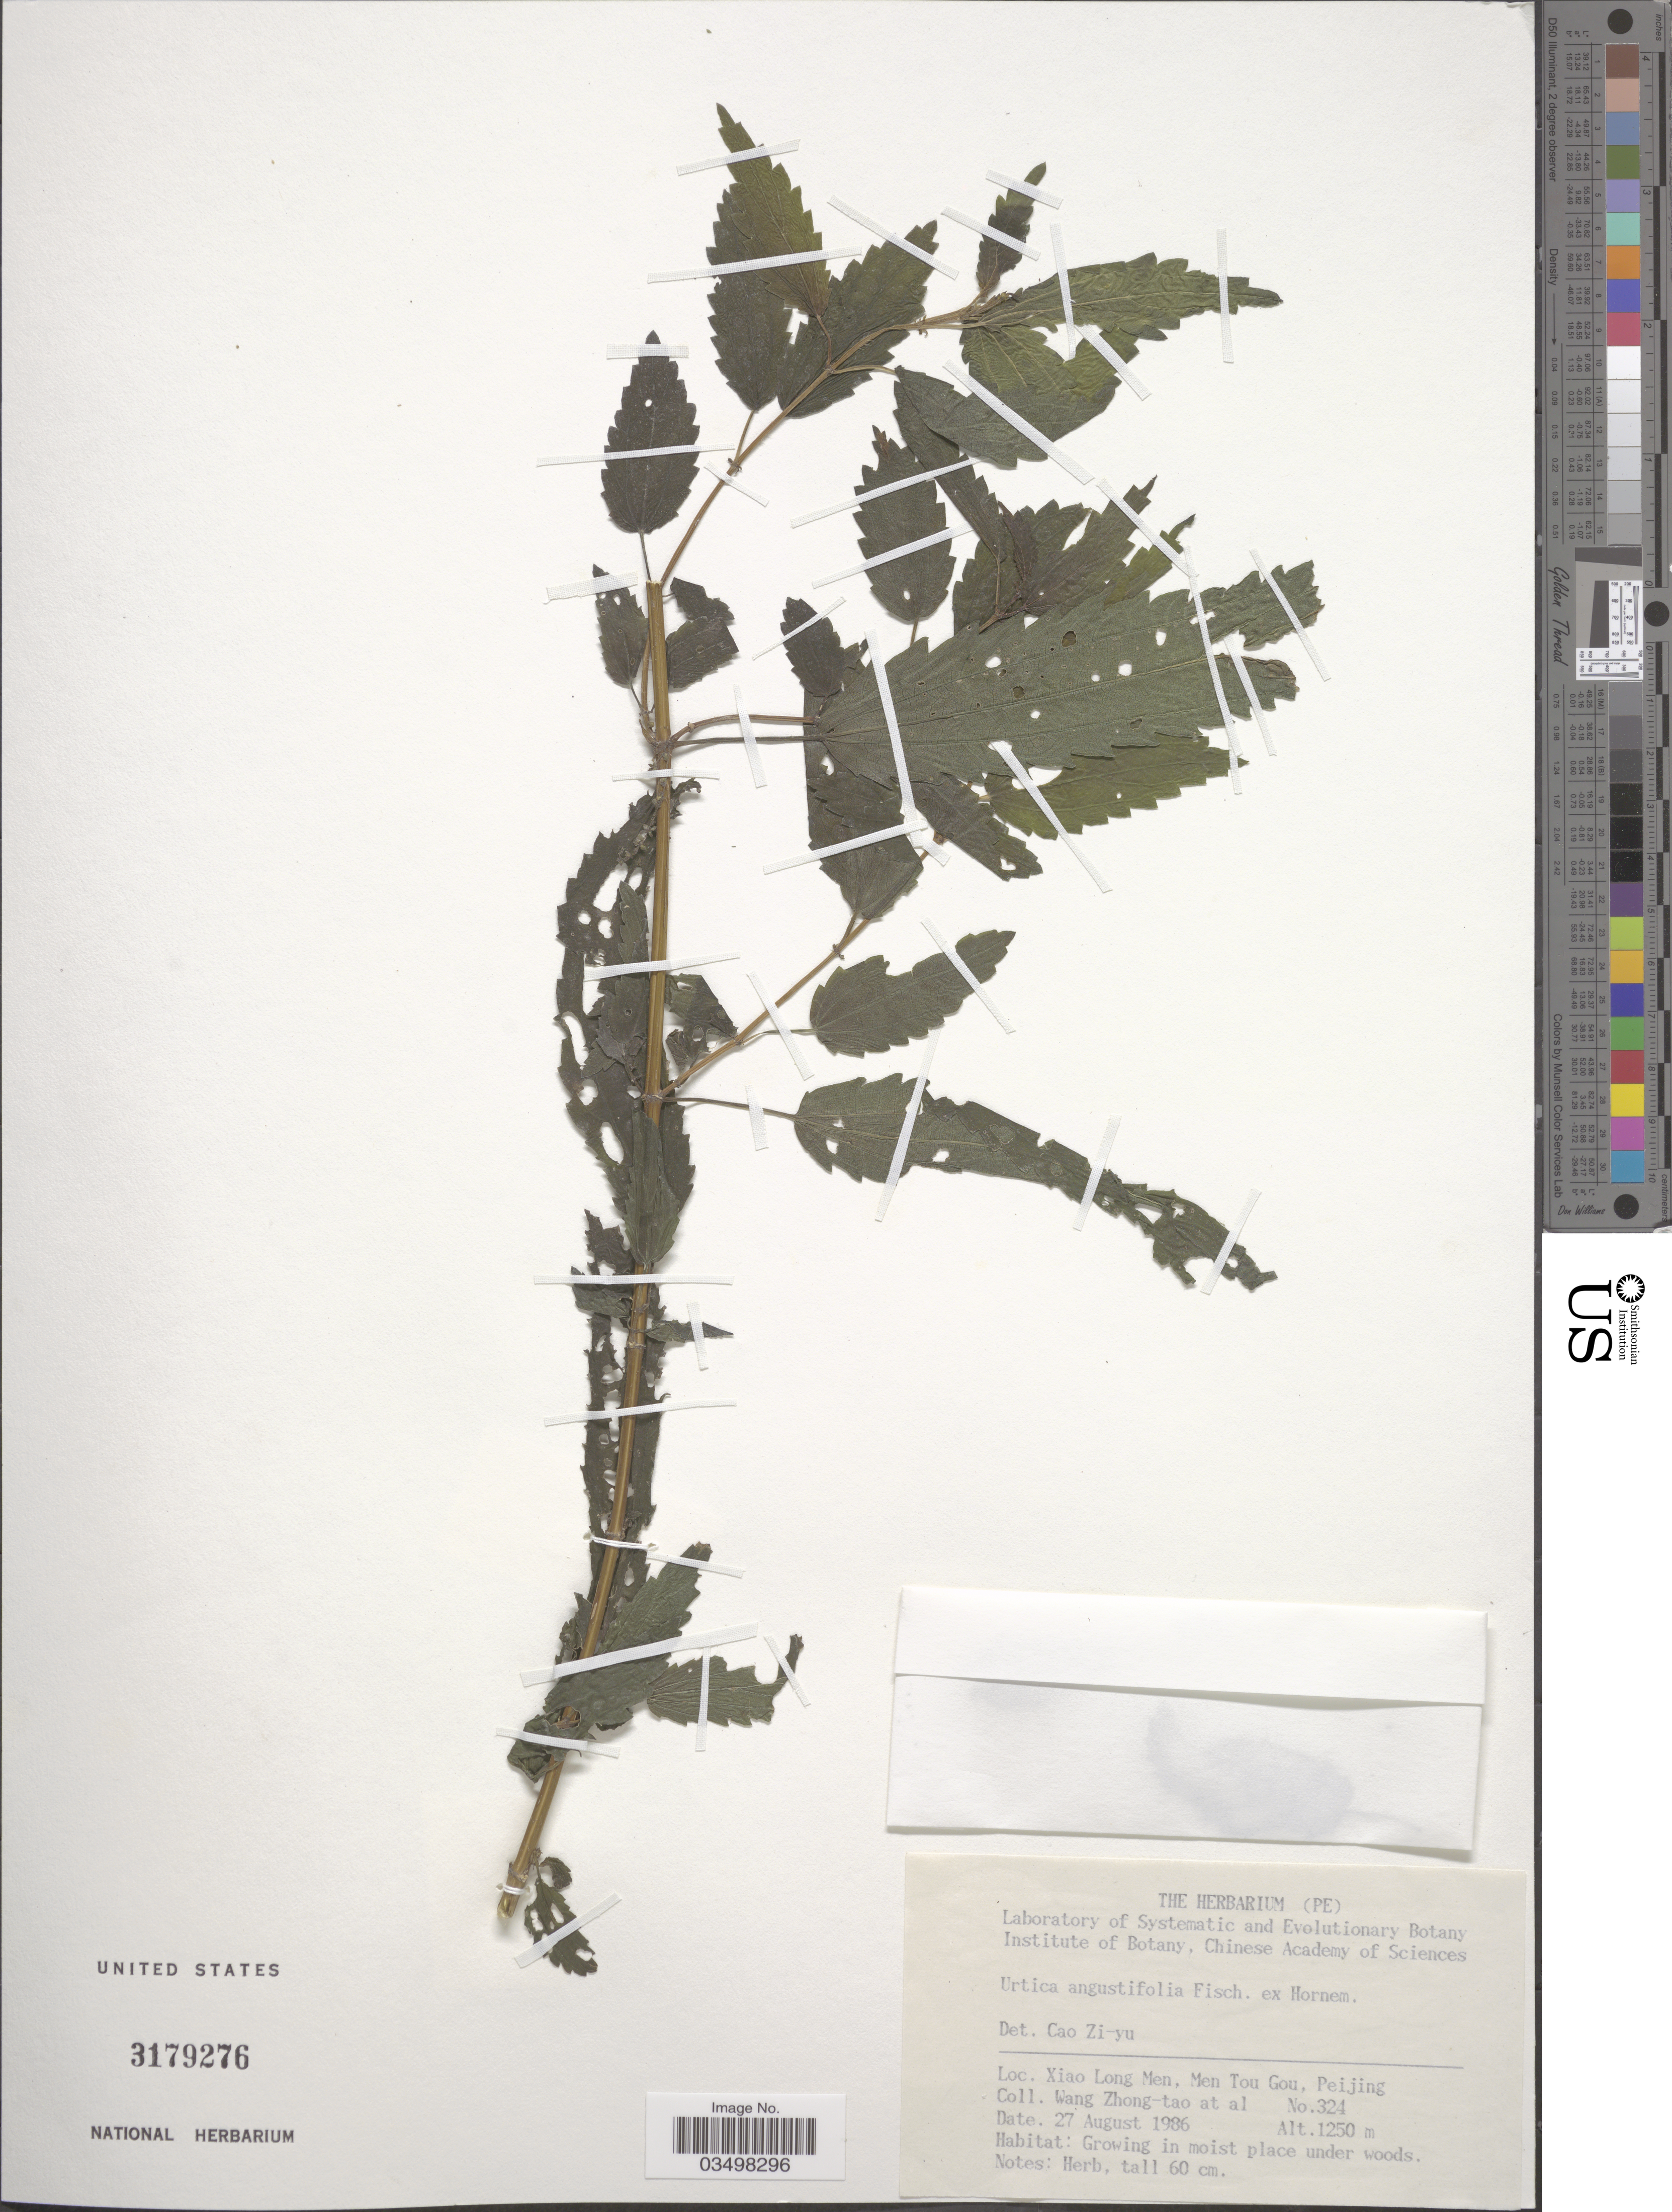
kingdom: Plantae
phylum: Tracheophyta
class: Magnoliopsida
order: Rosales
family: Urticaceae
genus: Urtica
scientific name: Urtica angustifolia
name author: Fisch. ex Hornem.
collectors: W. Zhong-Tao & et al.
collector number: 324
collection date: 1986-08-27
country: China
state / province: Beijing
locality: Xiao Long Men, Men Tou Gou, Peijing.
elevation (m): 1250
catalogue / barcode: US 3179276